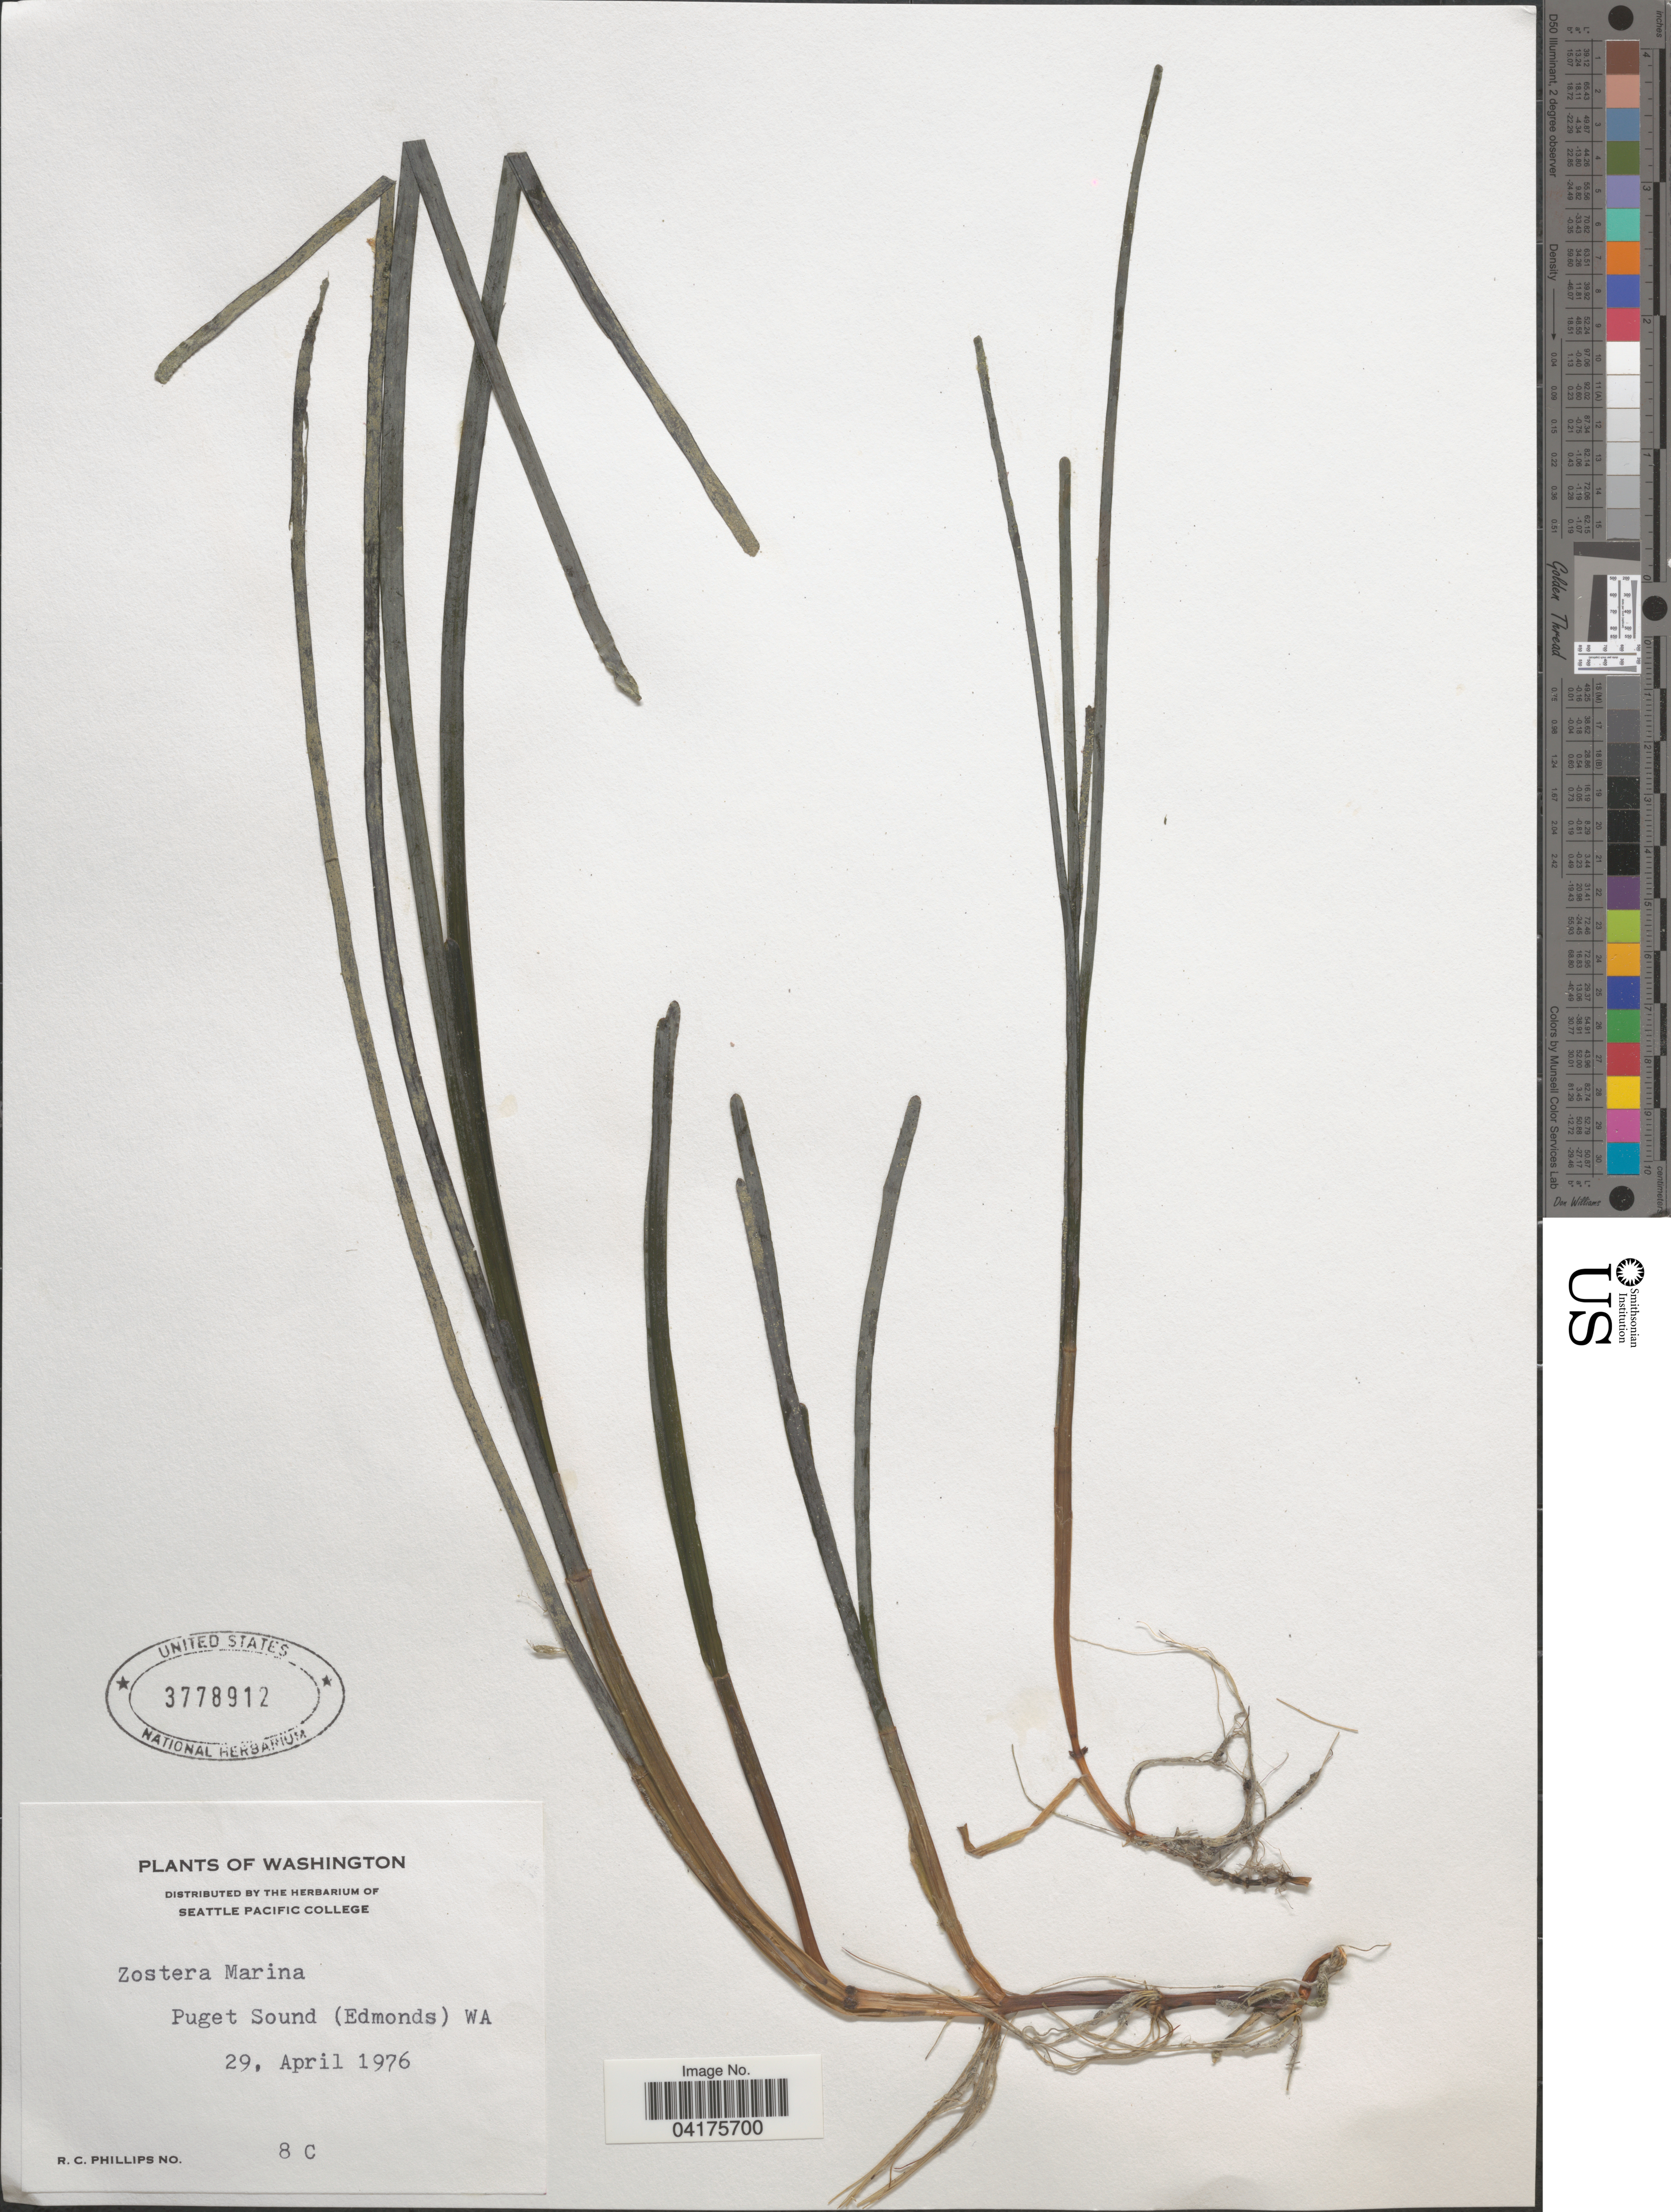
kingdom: Plantae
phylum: Tracheophyta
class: Liliopsida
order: Alismatales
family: Zosteraceae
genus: Zostera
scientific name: Zostera marina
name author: L.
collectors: R. C. Phillips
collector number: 8C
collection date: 1976-04-29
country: United States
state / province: Washington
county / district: King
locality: Puget Sound (Edmonds).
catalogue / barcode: US 3778912